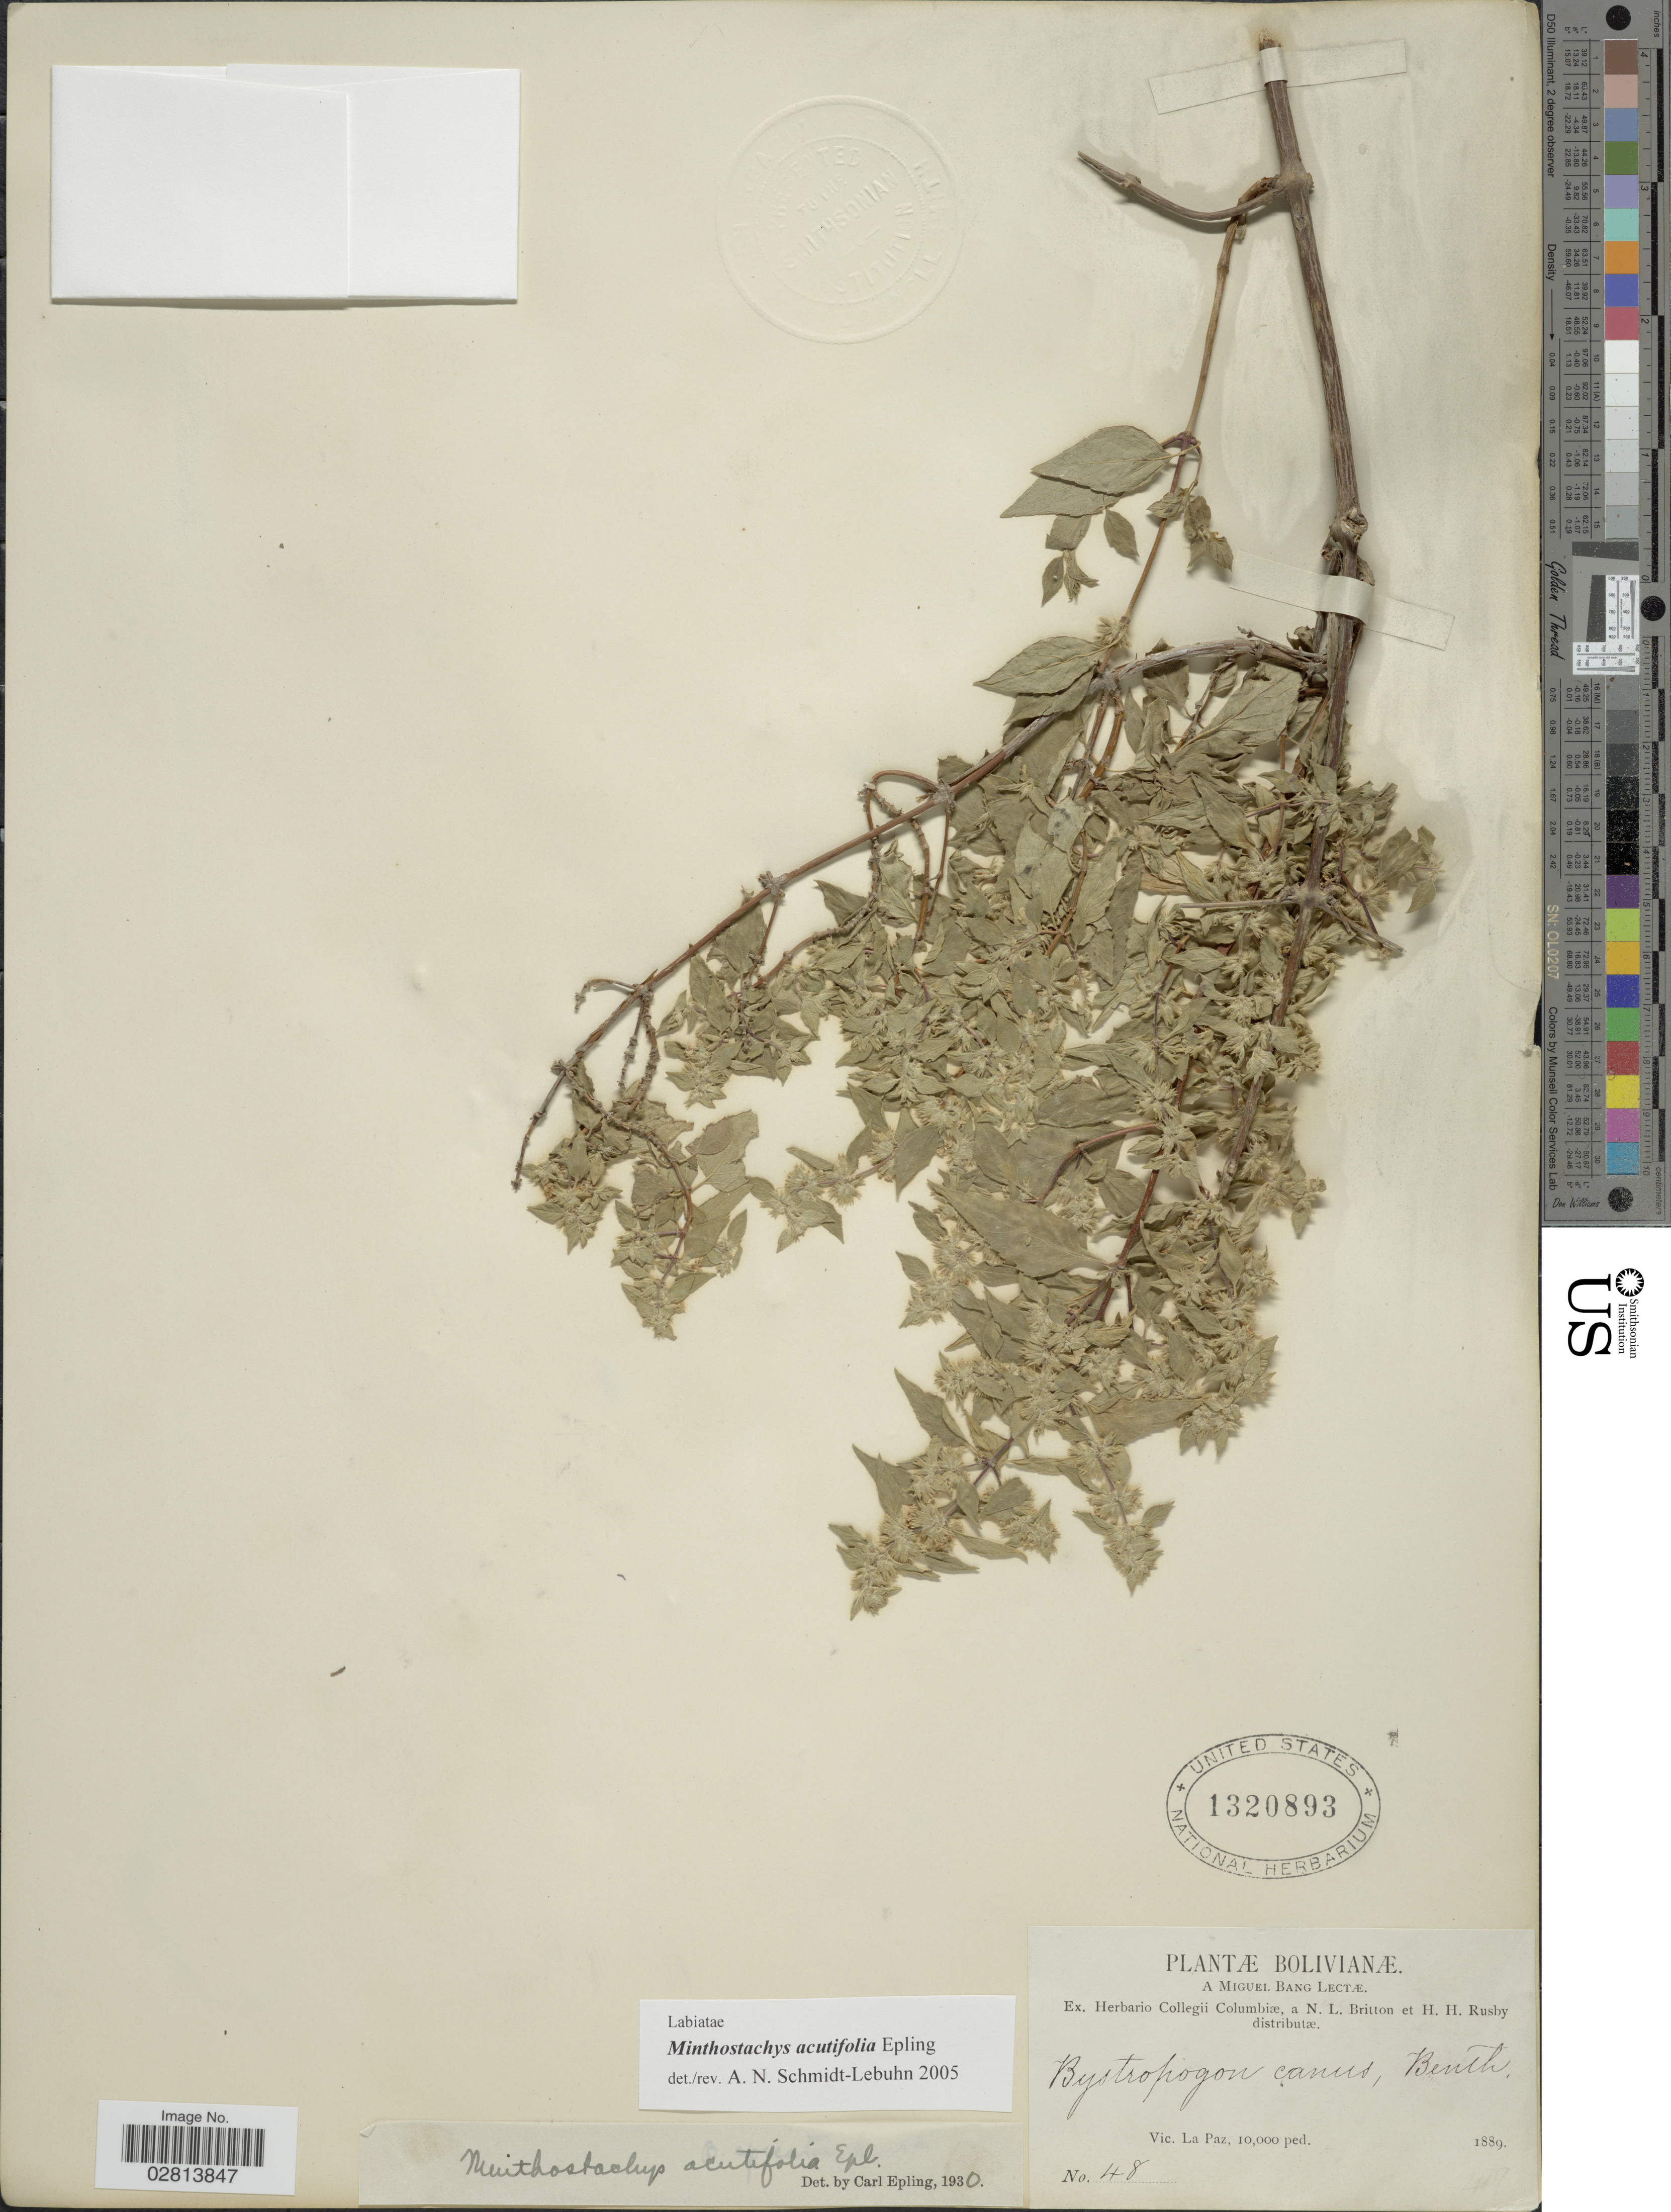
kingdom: Plantae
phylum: Tracheophyta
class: Magnoliopsida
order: Lamiales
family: Lamiaceae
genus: Minthostachys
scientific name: Minthostachys acutifolia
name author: Epling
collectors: M. Bang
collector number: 48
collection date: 1889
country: Bolivia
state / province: La Paz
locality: Vic. La Paz.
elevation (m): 3048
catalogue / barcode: US 1320893